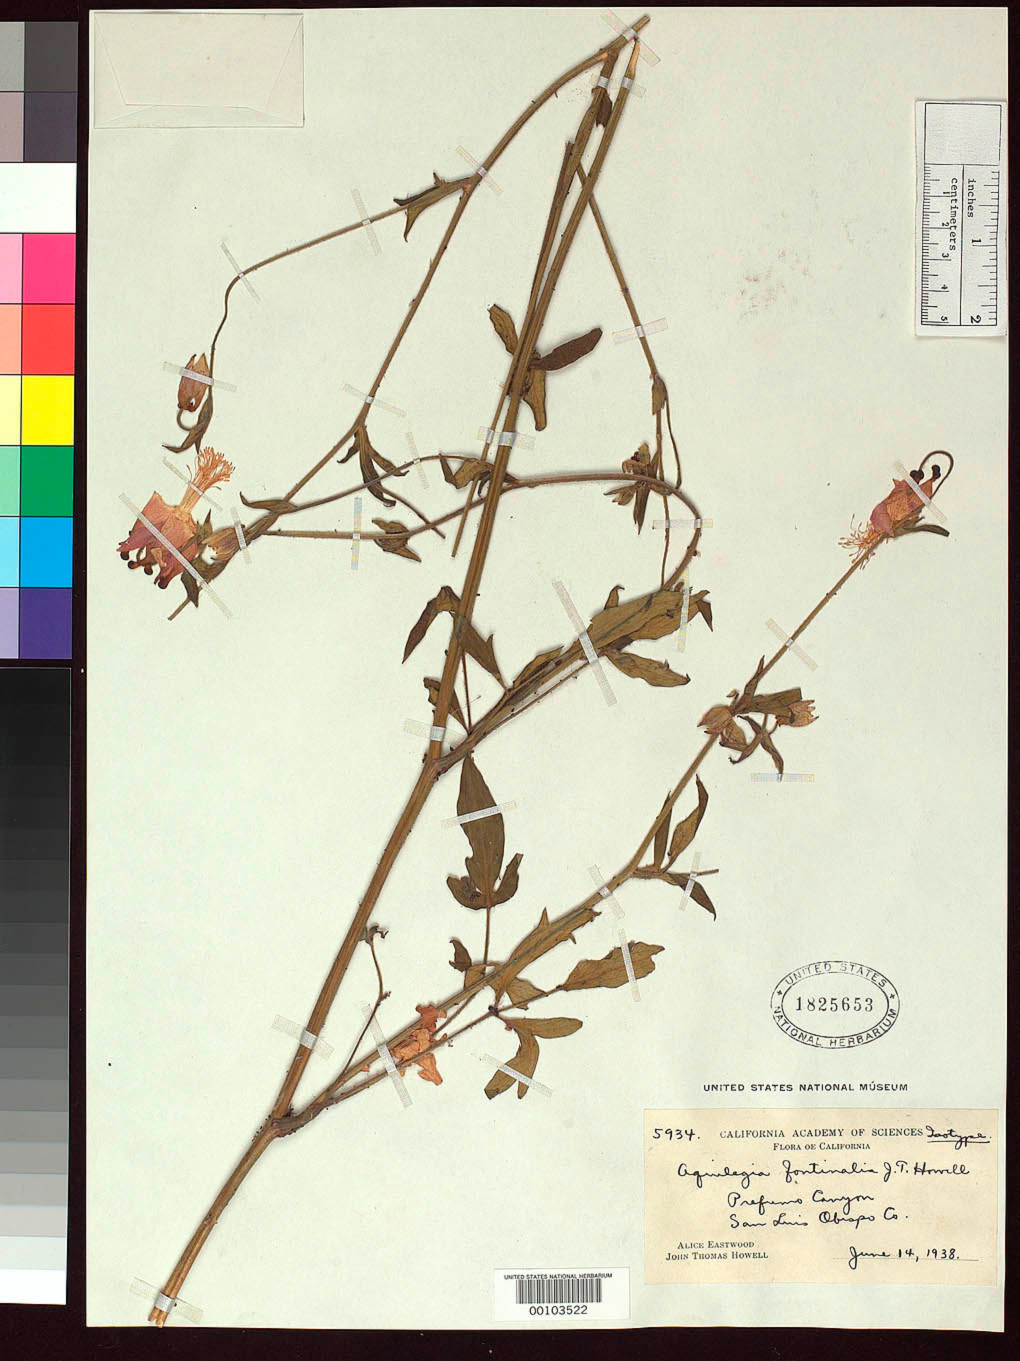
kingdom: Plantae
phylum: Tracheophyta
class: Magnoliopsida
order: Ranunculales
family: Ranunculaceae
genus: Aquilegia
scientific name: Aquilegia fontinalis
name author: J.T. Howell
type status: Isotype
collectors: A. Eastwood & J. T. Howell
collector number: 5934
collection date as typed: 14 Jun 1938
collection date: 1938-06-14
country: United States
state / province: California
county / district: San Luis Obispo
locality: Prefemo Canyon.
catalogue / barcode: US 1825653